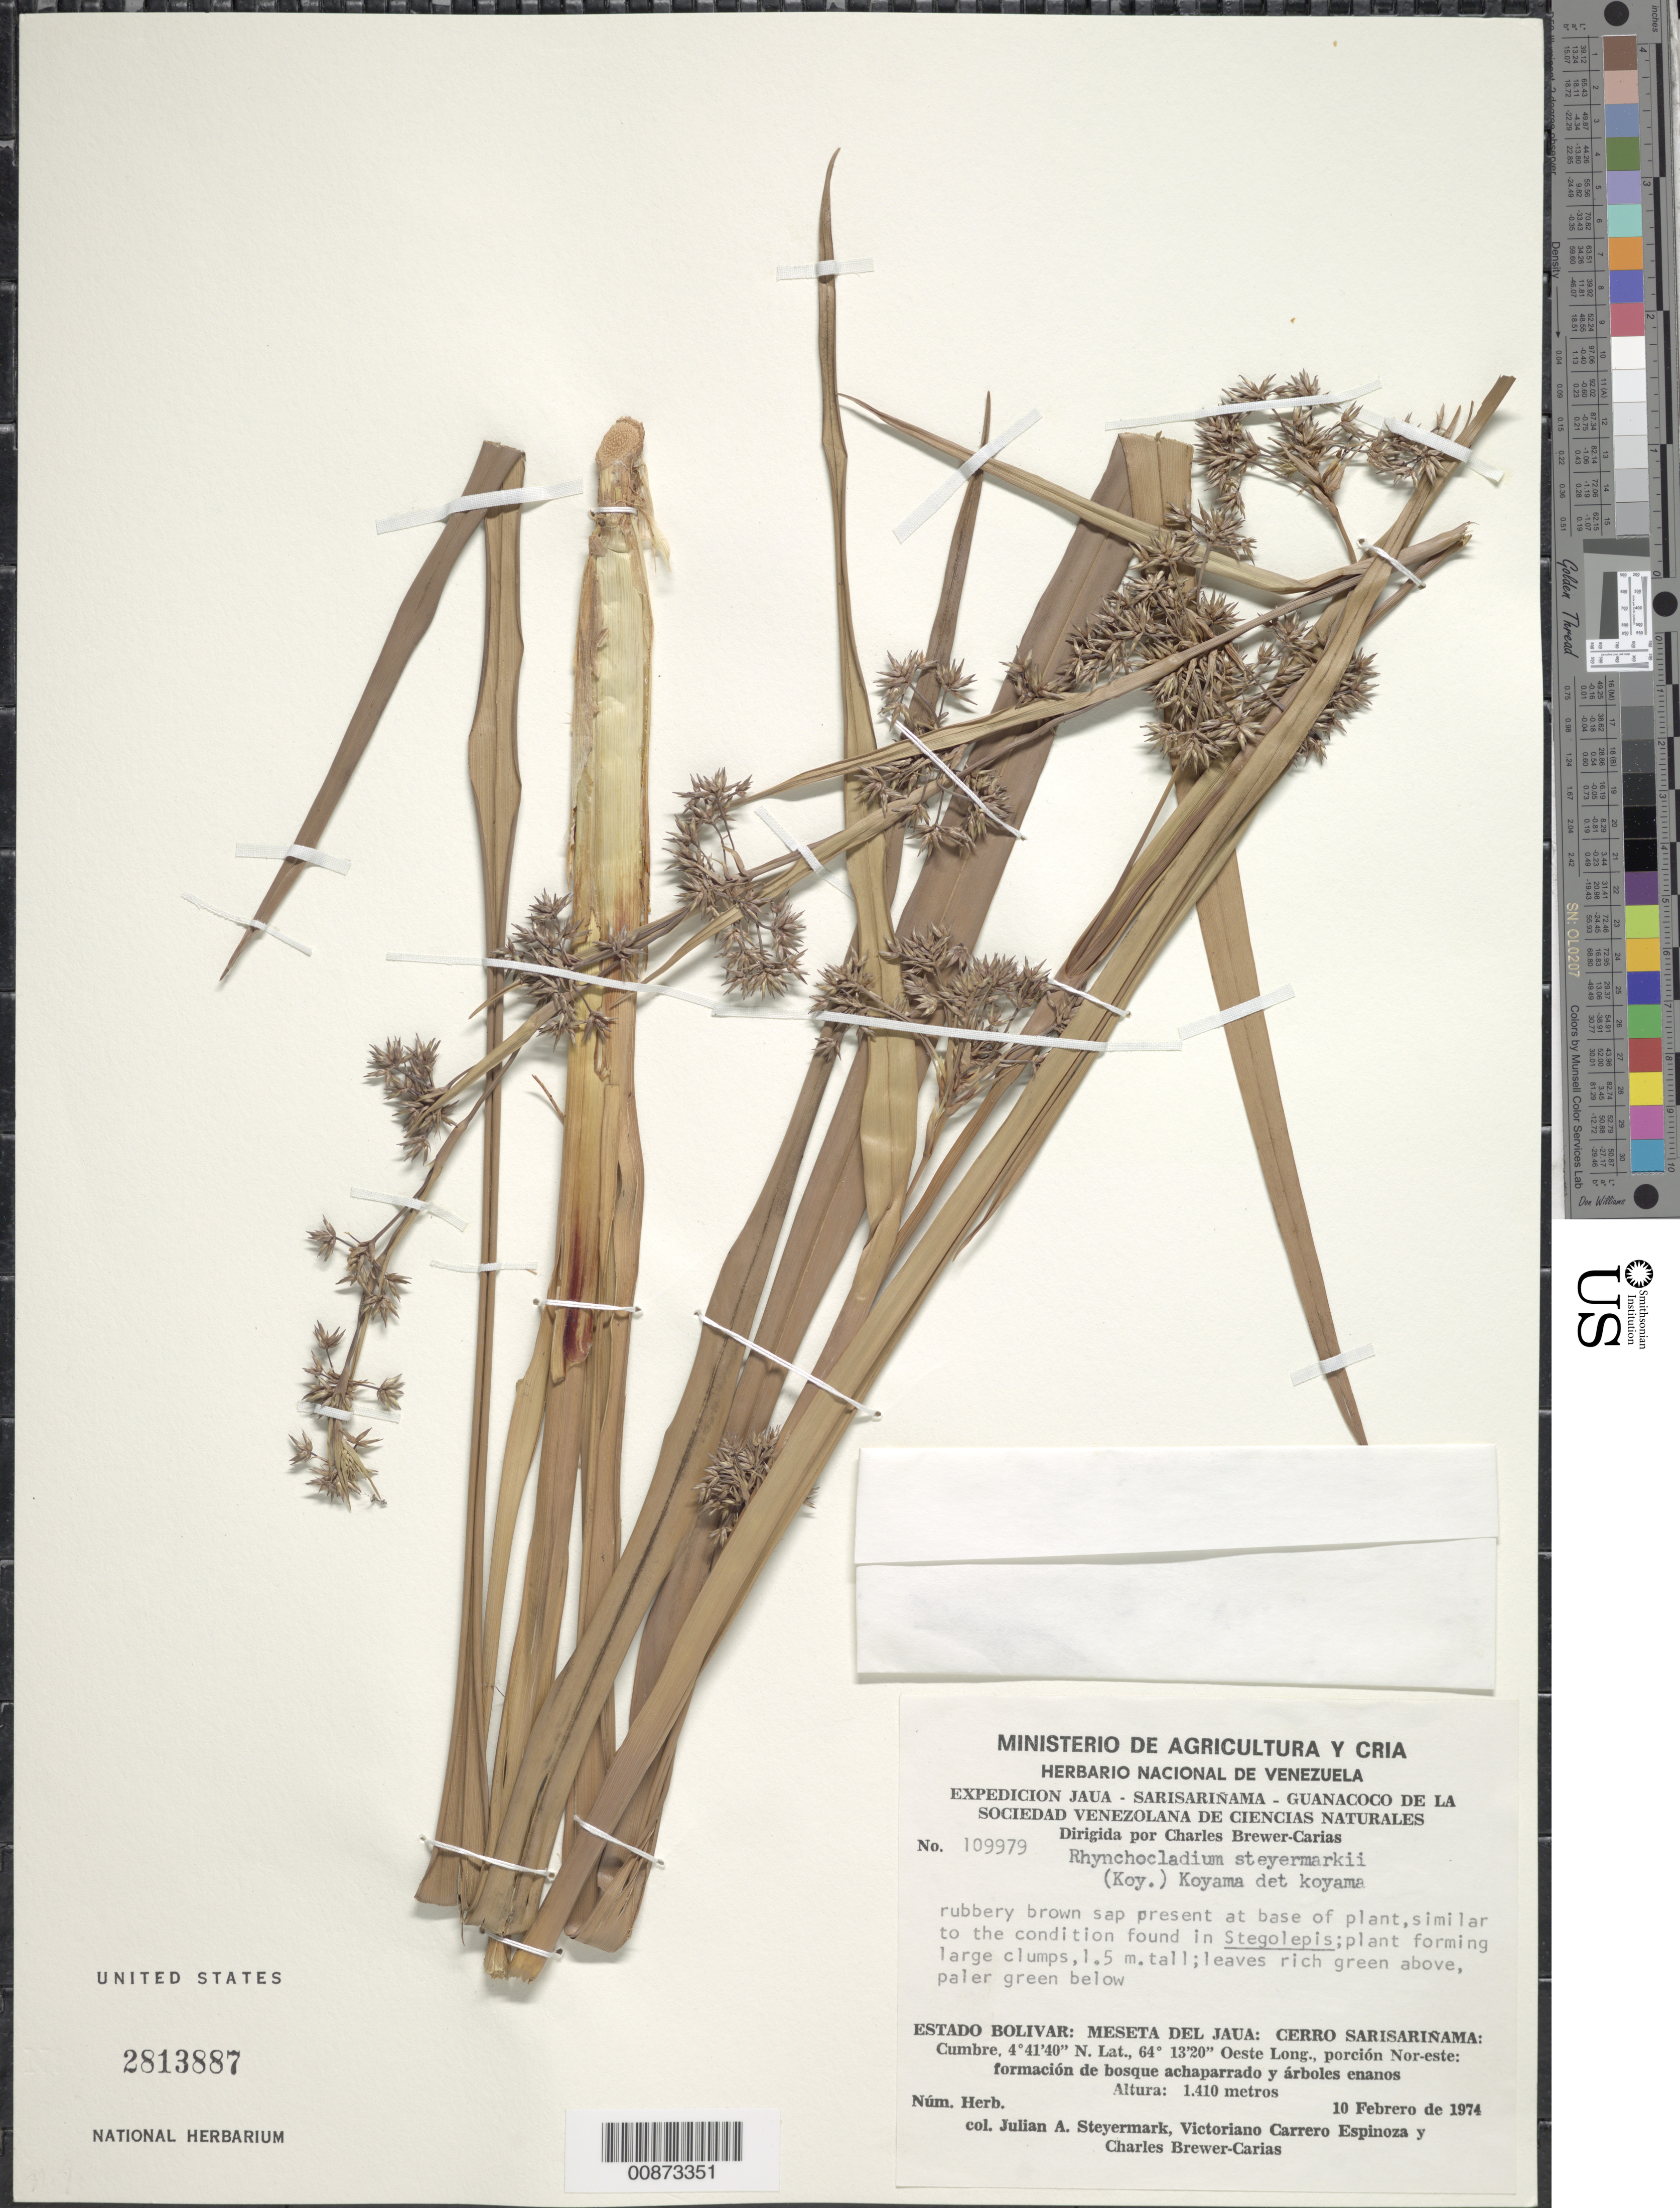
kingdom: Plantae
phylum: Tracheophyta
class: Liliopsida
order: Poales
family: Cyperaceae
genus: Rhynchocladium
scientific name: Rhynchocladium steyermarkii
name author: (T. Koyama) T. Koyama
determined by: Koyama, Tetsuo M.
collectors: J. Steyermark, V. Carreño E. & C. Brewer-Carias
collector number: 109979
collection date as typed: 10-Feb-74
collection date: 1974-02-10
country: Venezuela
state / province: Bolívar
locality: Meseta del Jaua: Cerro Sarisariñama, cumbre, porcion NE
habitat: Formacion de bosque archaparrado y arboles enanos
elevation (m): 1410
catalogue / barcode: US 2813887